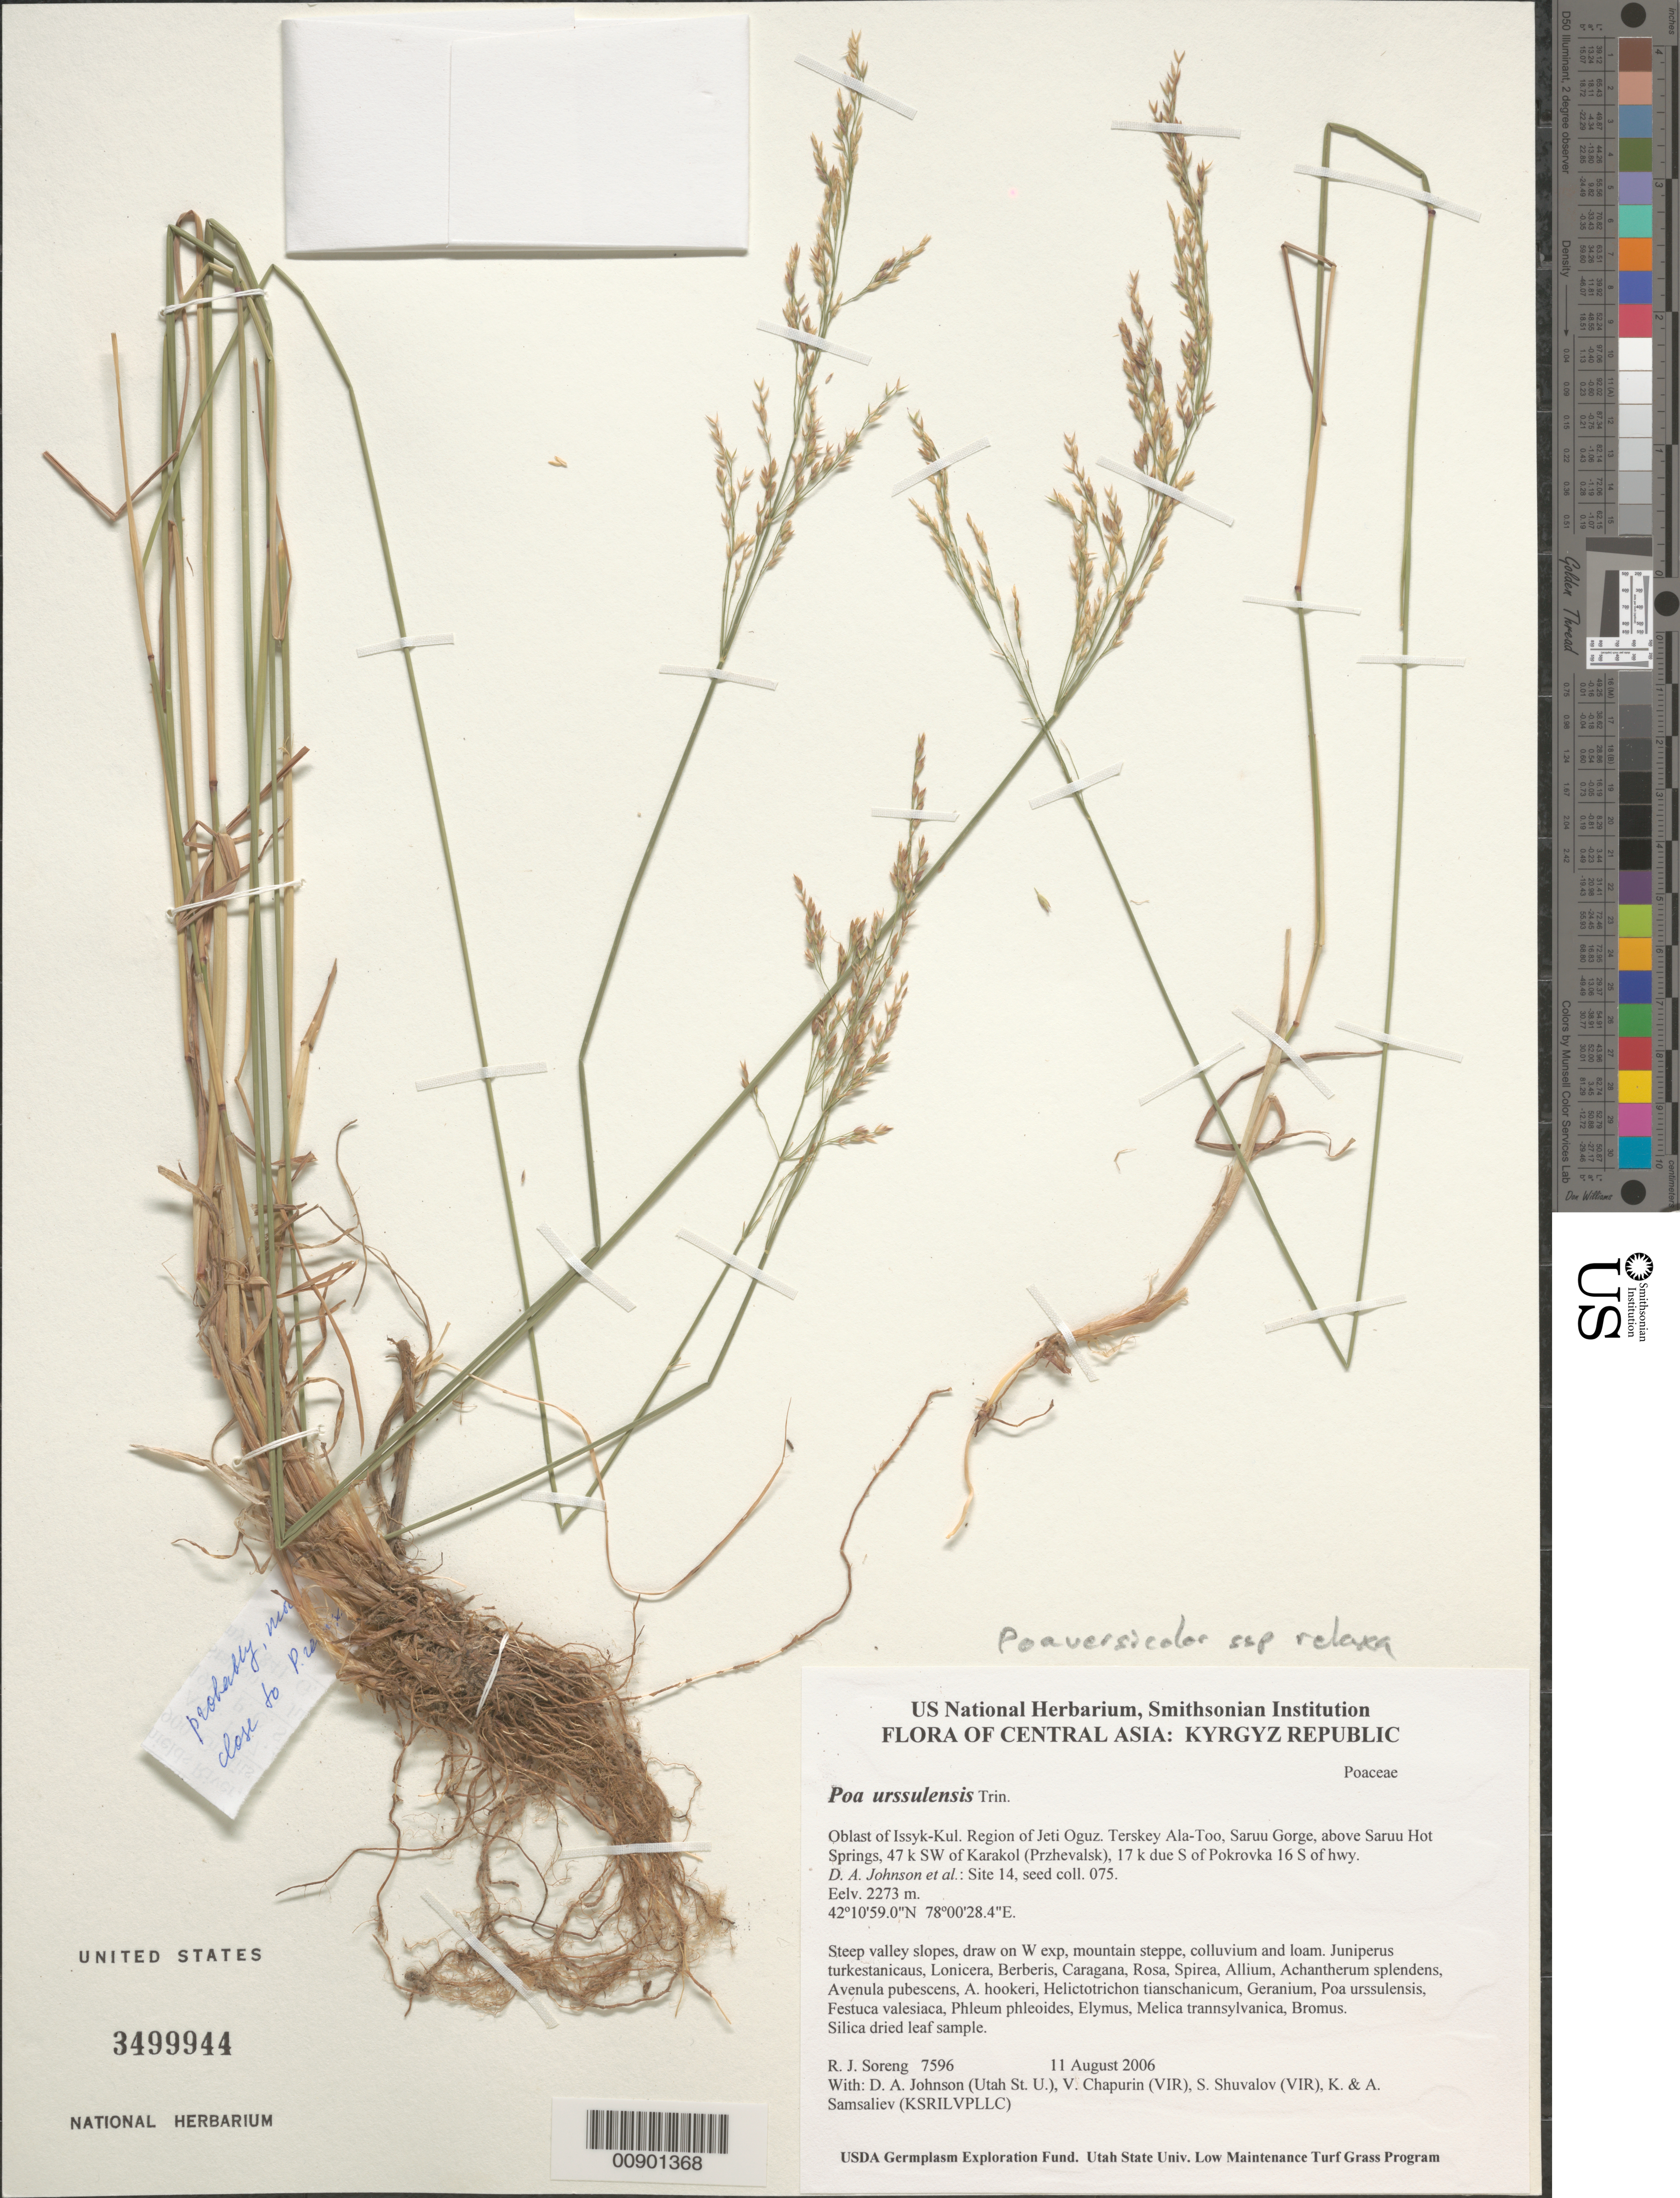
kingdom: Plantae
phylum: Tracheophyta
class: Liliopsida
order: Poales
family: Poaceae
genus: Poa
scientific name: Poa versicolor subsp. relaxa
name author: (Ovcz.) Tzvelev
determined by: Olonova, Marina V.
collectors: R. J. Soreng, D. Johnson, S. Shuvalov, V. Chapurin, K. Samsaliev & A. Samsaliev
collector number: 7596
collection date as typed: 11 Aug 2006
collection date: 2006-08-11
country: Kyrgyzstan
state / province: Ysyk-Kol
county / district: Jeti Oguz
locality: Terskey Ala-Too, Saruu Gorge, above Saruu Hot Springs, 47 km SW of Karakol (Przhevalsk), 17 km due S of Pokrovka 16 S of hwy.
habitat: Steep valley slopes, draw on W exp, mountain steppe, colluvium and loam.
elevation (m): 2273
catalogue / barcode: US 3499944